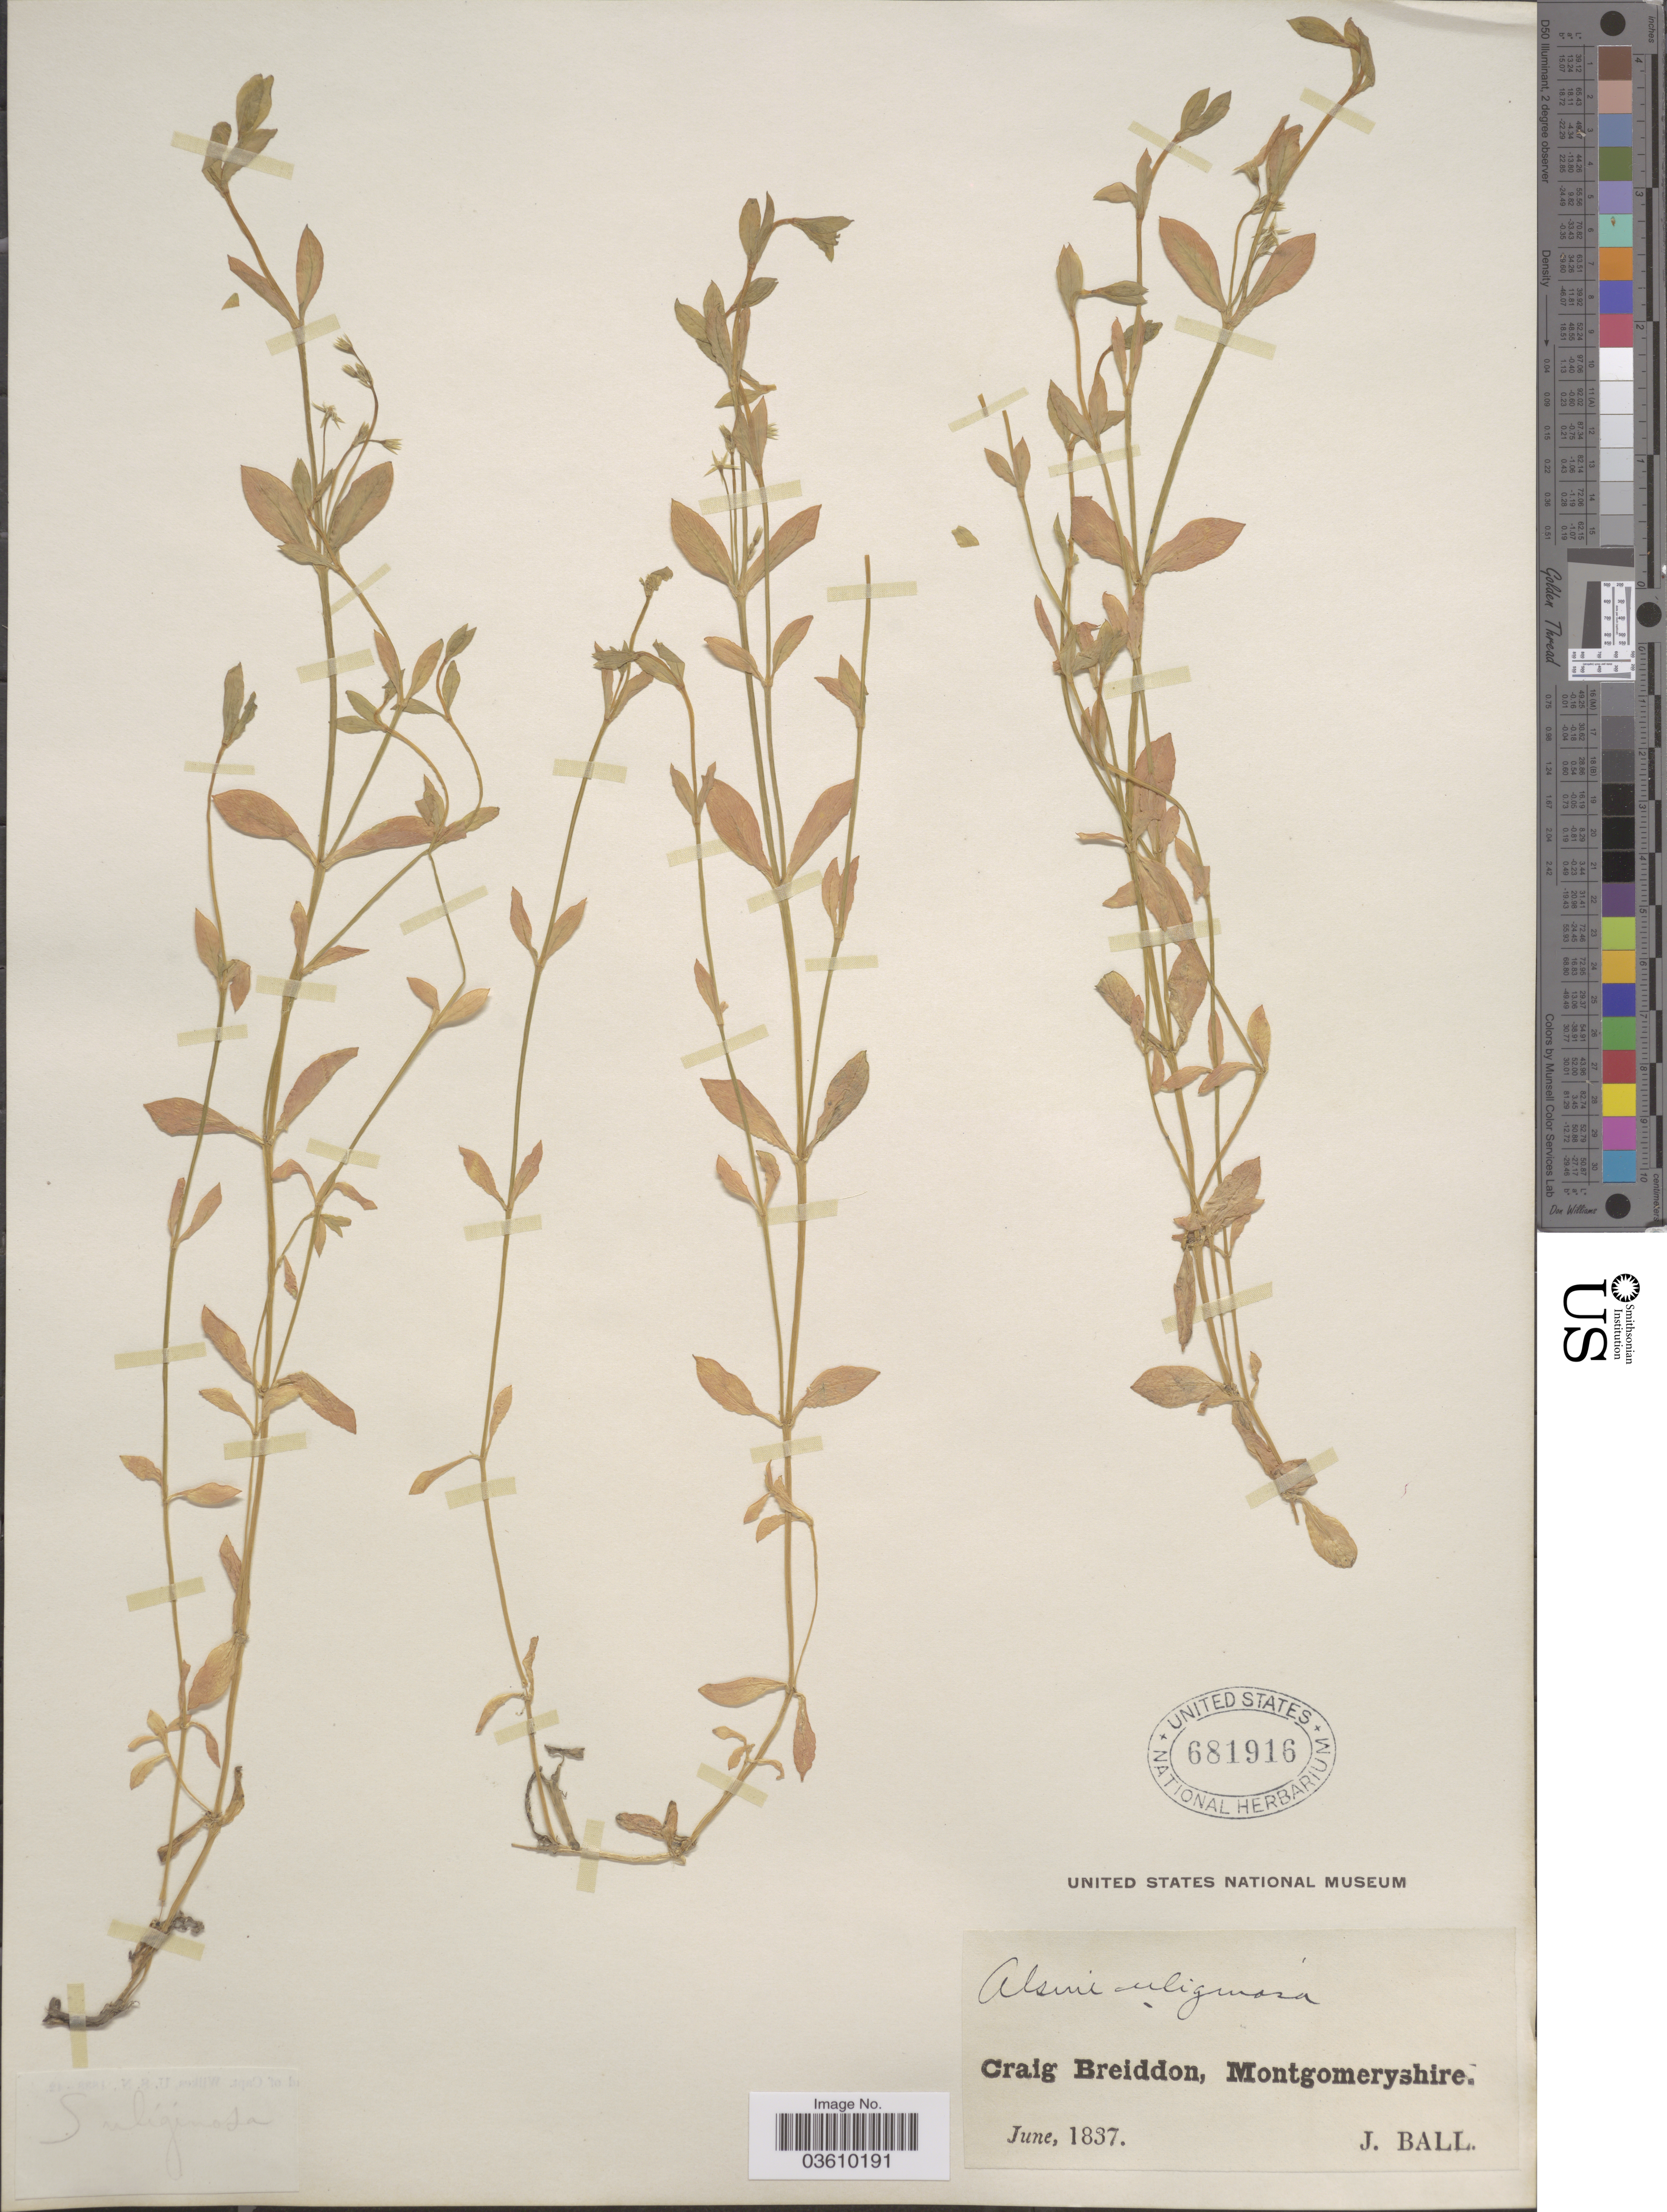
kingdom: Plantae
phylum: Tracheophyta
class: Magnoliopsida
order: Caryophyllales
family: Caryophyllaceae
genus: Stellaria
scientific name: Stellaria stricta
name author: Richardson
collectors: J. Ball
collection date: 1837-06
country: United Kingdom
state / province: Wales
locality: Craig Breiddon, Montgomeryshire.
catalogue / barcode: US 681916